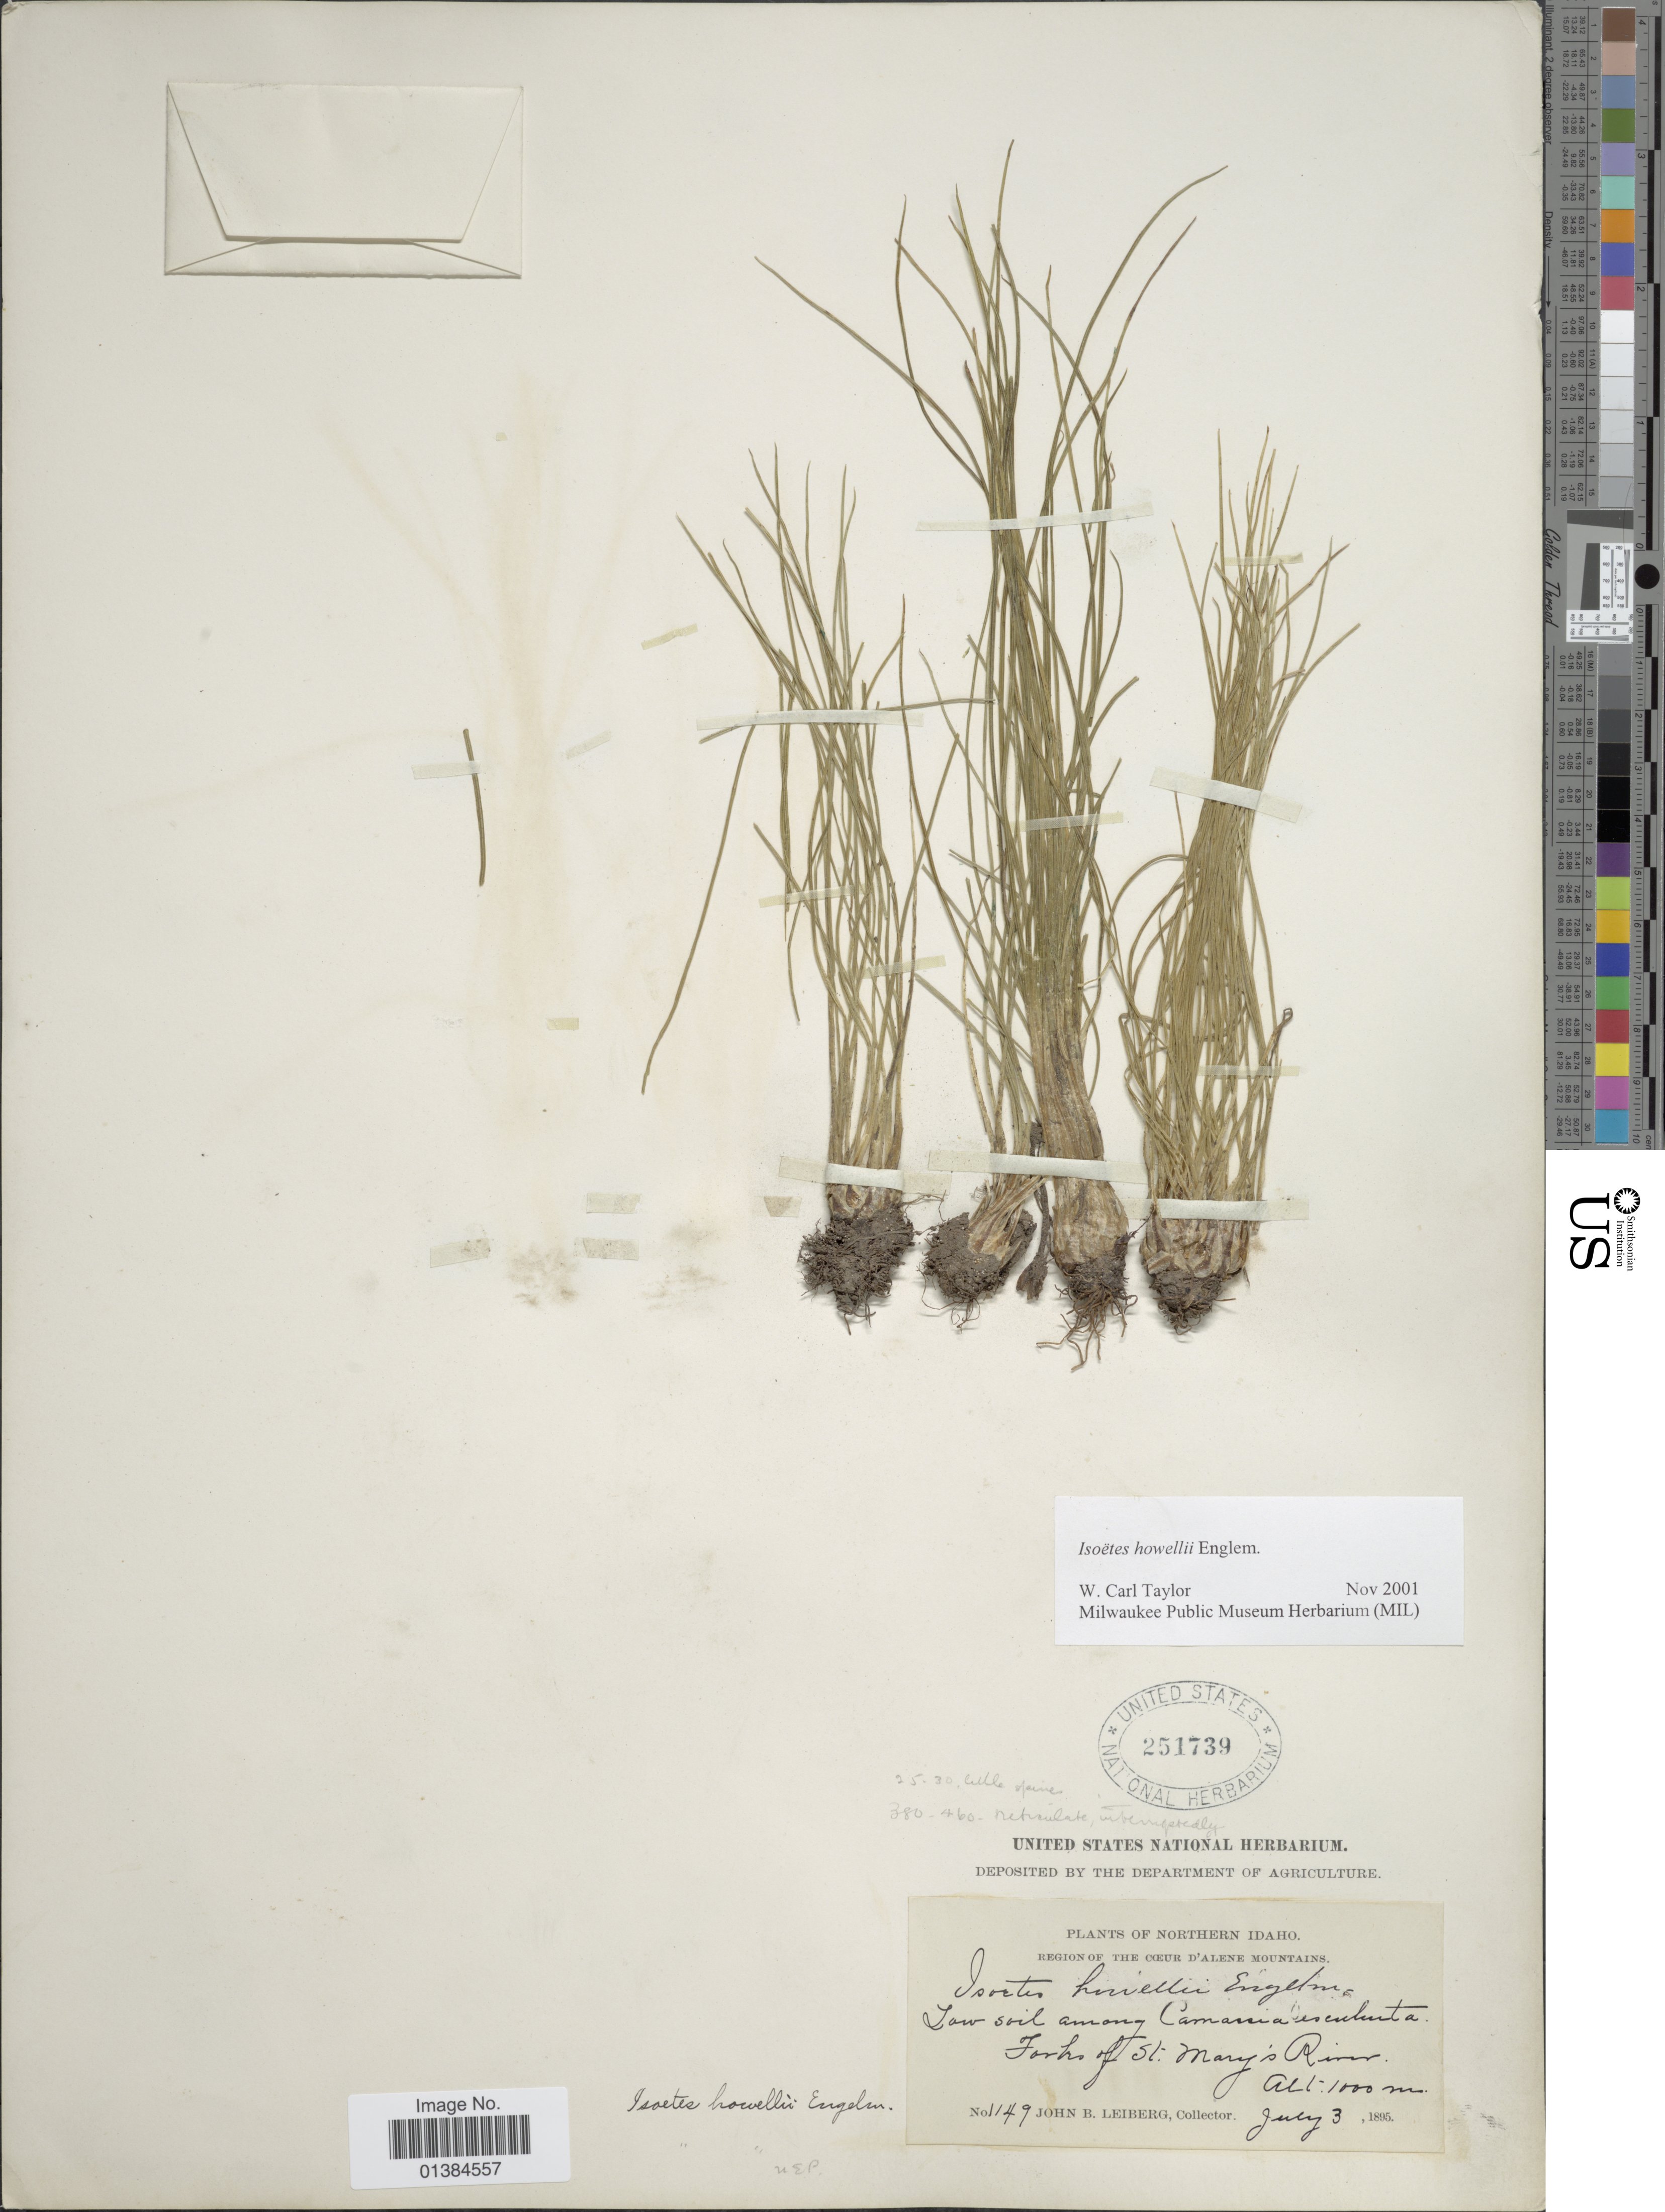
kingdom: Plantae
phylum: Tracheophyta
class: Lycopodiopsida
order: Isoetales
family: Isoetaceae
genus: Isoetes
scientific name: Isoetes howellii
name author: Engelm.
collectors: J. B. Leiberg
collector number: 1149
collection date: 1895-07-03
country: United States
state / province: Idaho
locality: Northern Idaho. Low soil among Camassia esculenta, forks of St. Mary's River [St. Maries River].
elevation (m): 1000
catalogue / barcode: US 251739